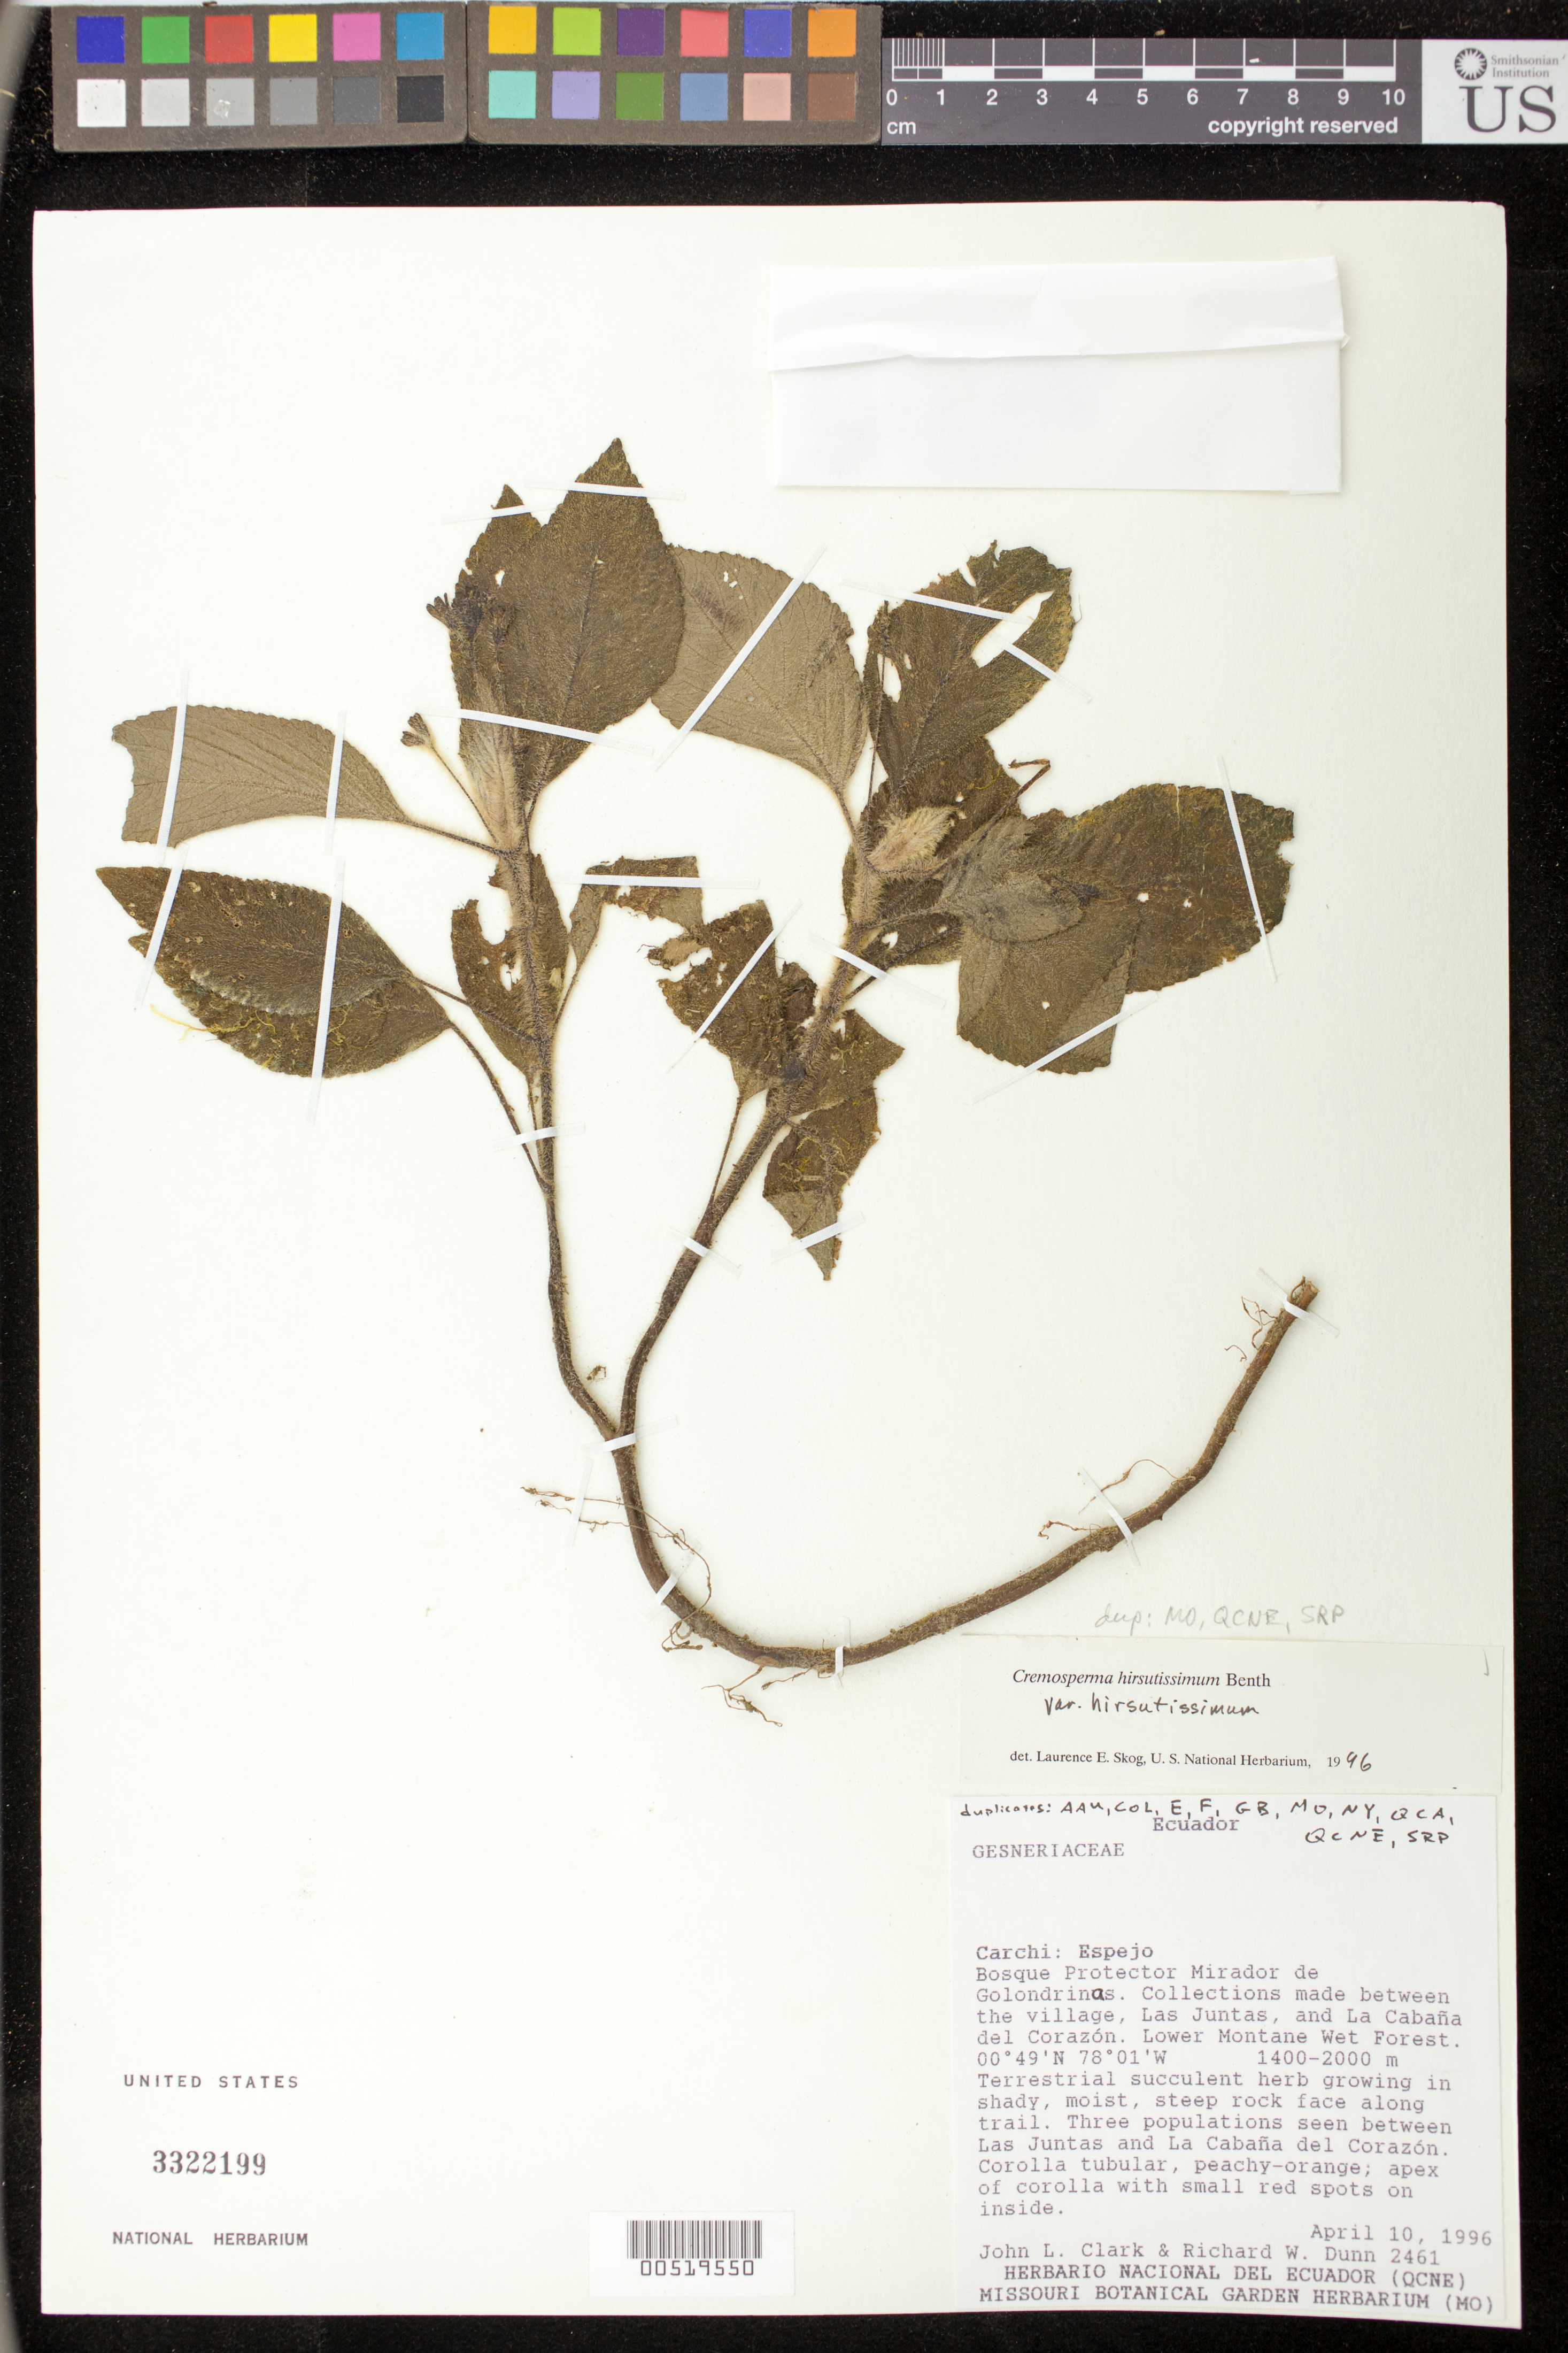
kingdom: Plantae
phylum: Tracheophyta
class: Magnoliopsida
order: Lamiales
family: Gesneriaceae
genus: Cremosperma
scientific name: Cremosperma hirsutissimum var. hirsutissimum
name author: Benth.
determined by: Skog, Laurence E.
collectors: J. L. Clark & R. Dunn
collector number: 2461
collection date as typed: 10 Apr 1996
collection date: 1996-04-10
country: Ecuador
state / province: Carchi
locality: Espejo; Bosque Protector Mirador de Golondrinas; between the village, Las Juntas, and La Cabaña del Corazón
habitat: Lower montane wet forest; growing in shady, moist steep rock face along trail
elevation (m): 1400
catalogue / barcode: US 3322199